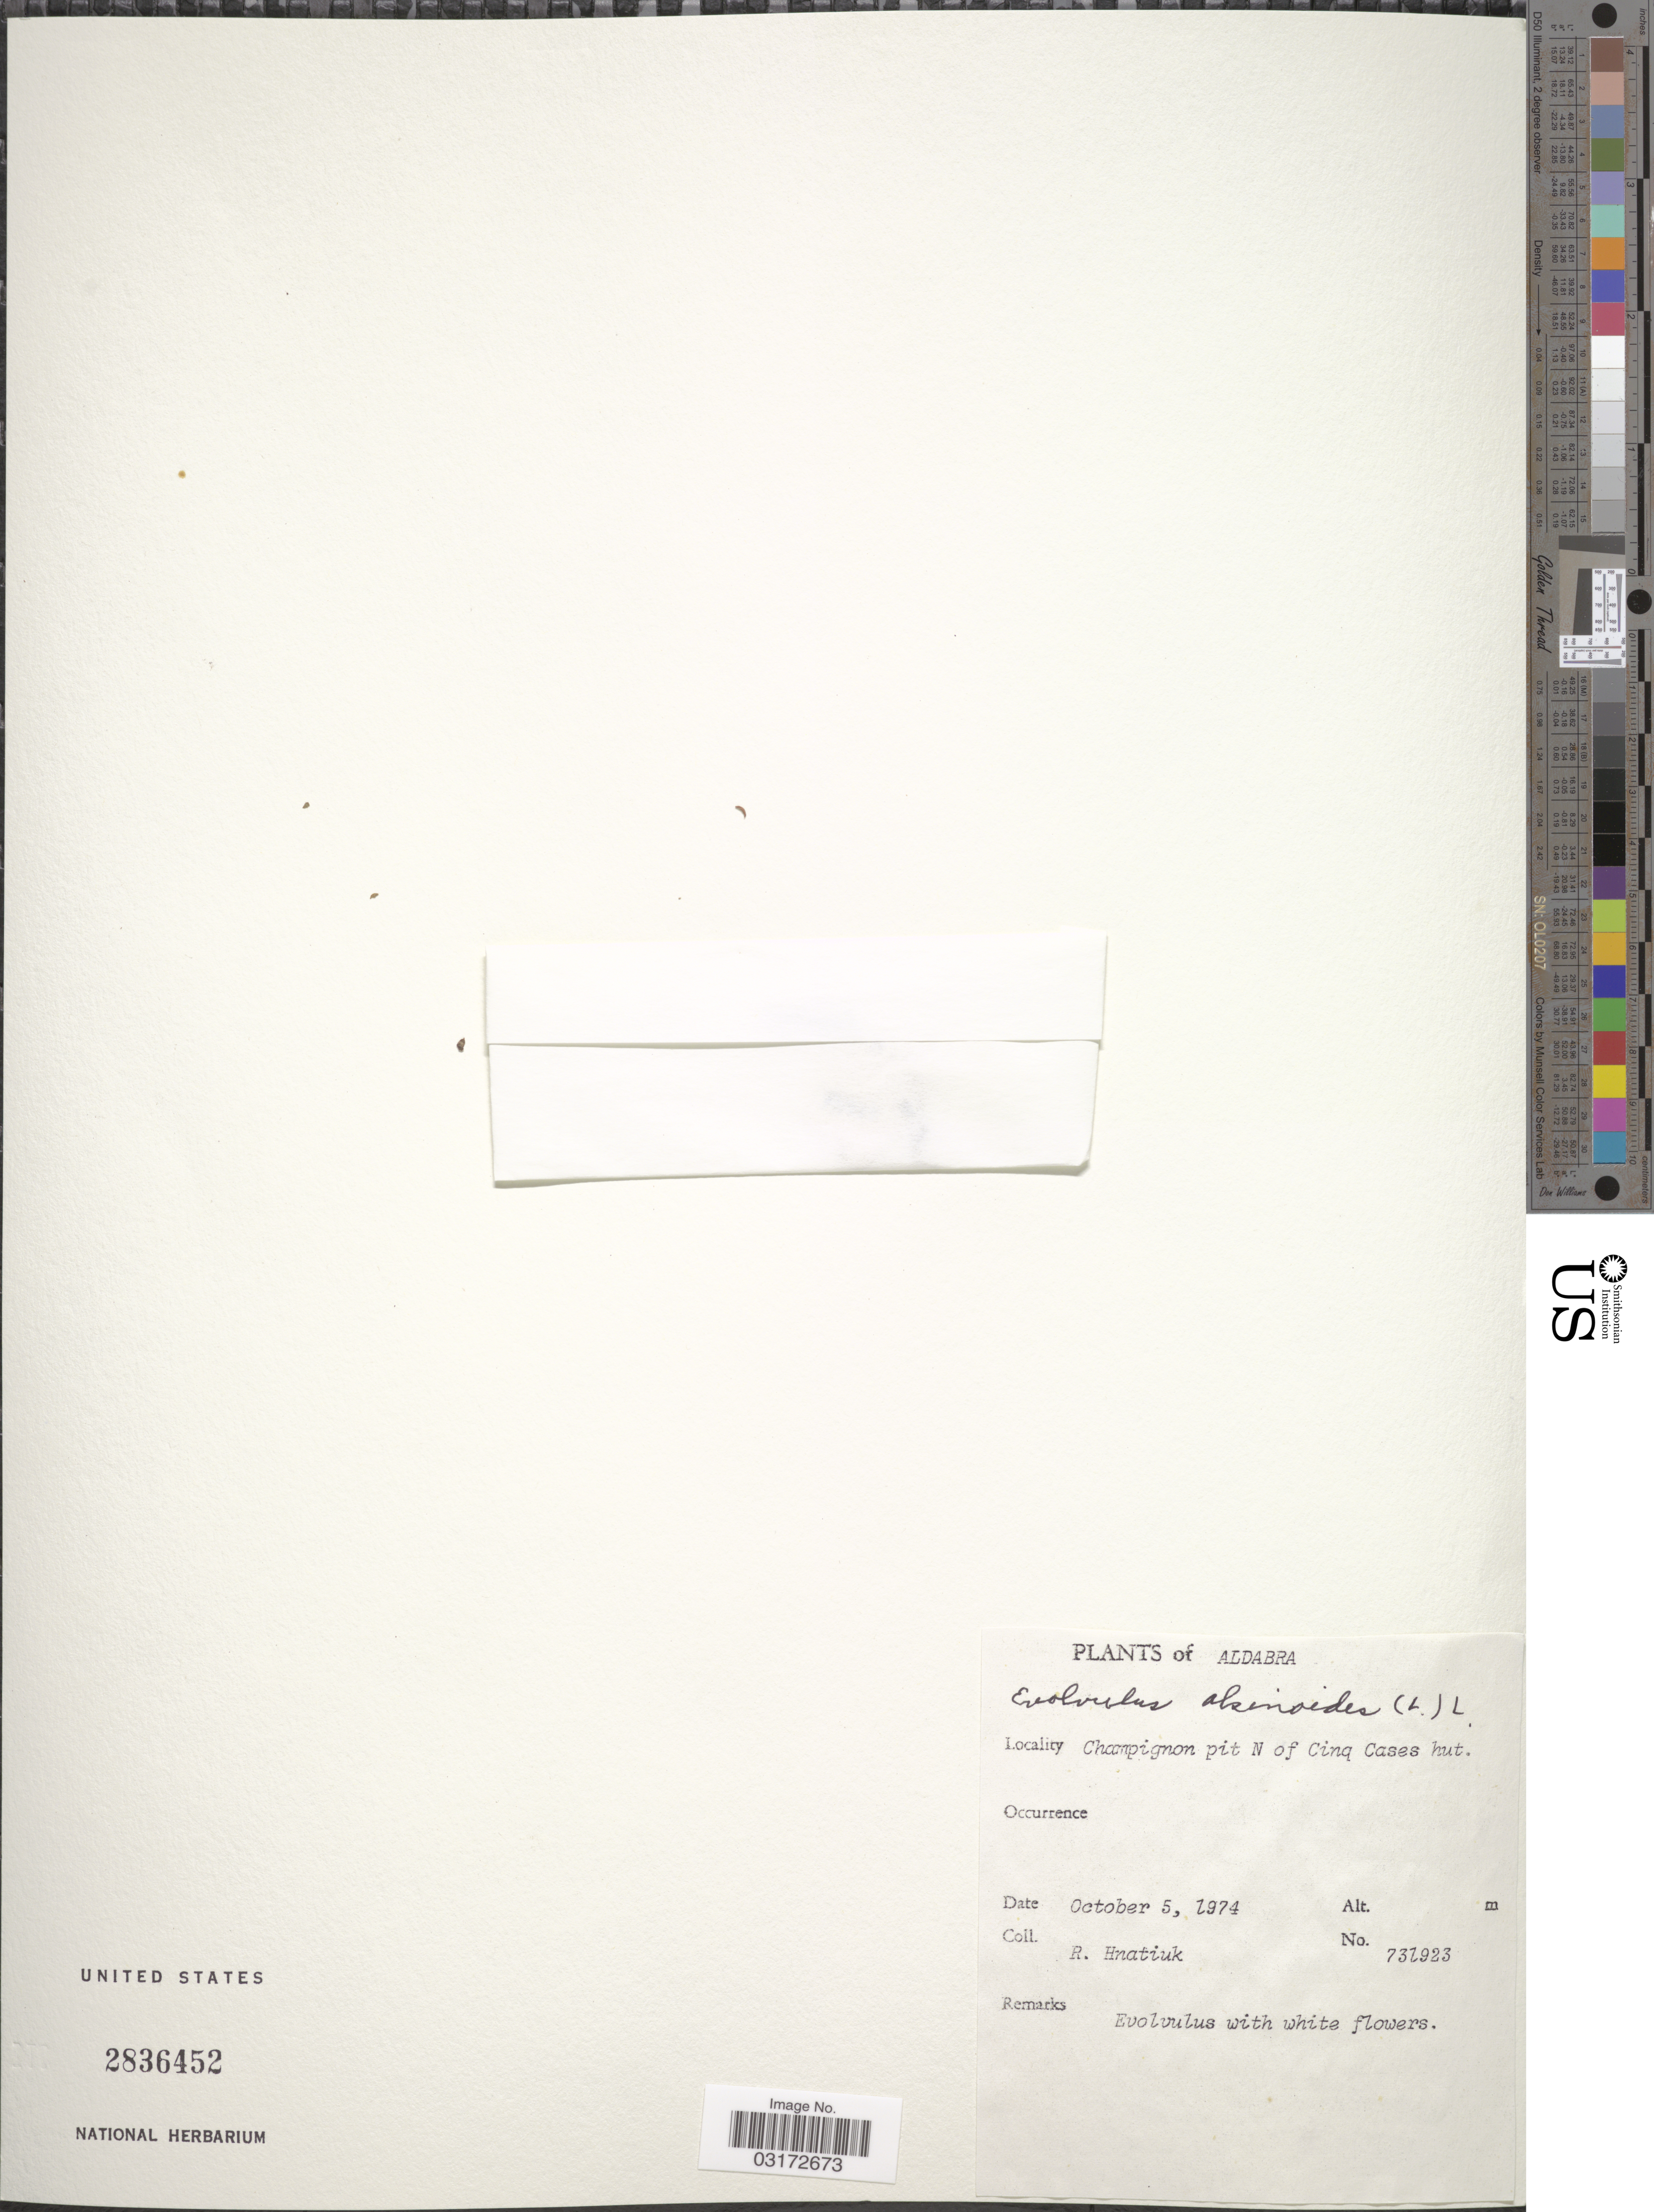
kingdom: Plantae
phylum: Tracheophyta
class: Magnoliopsida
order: Solanales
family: Convolvulaceae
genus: Evolvulus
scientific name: Evolvulus alsinoides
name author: (L.) L.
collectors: R. Hnatiuk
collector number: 731923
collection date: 1974-10-05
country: Seychelles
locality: Aldabra. Champignon pit N of Cinq Cases hut.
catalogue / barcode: US 2836452